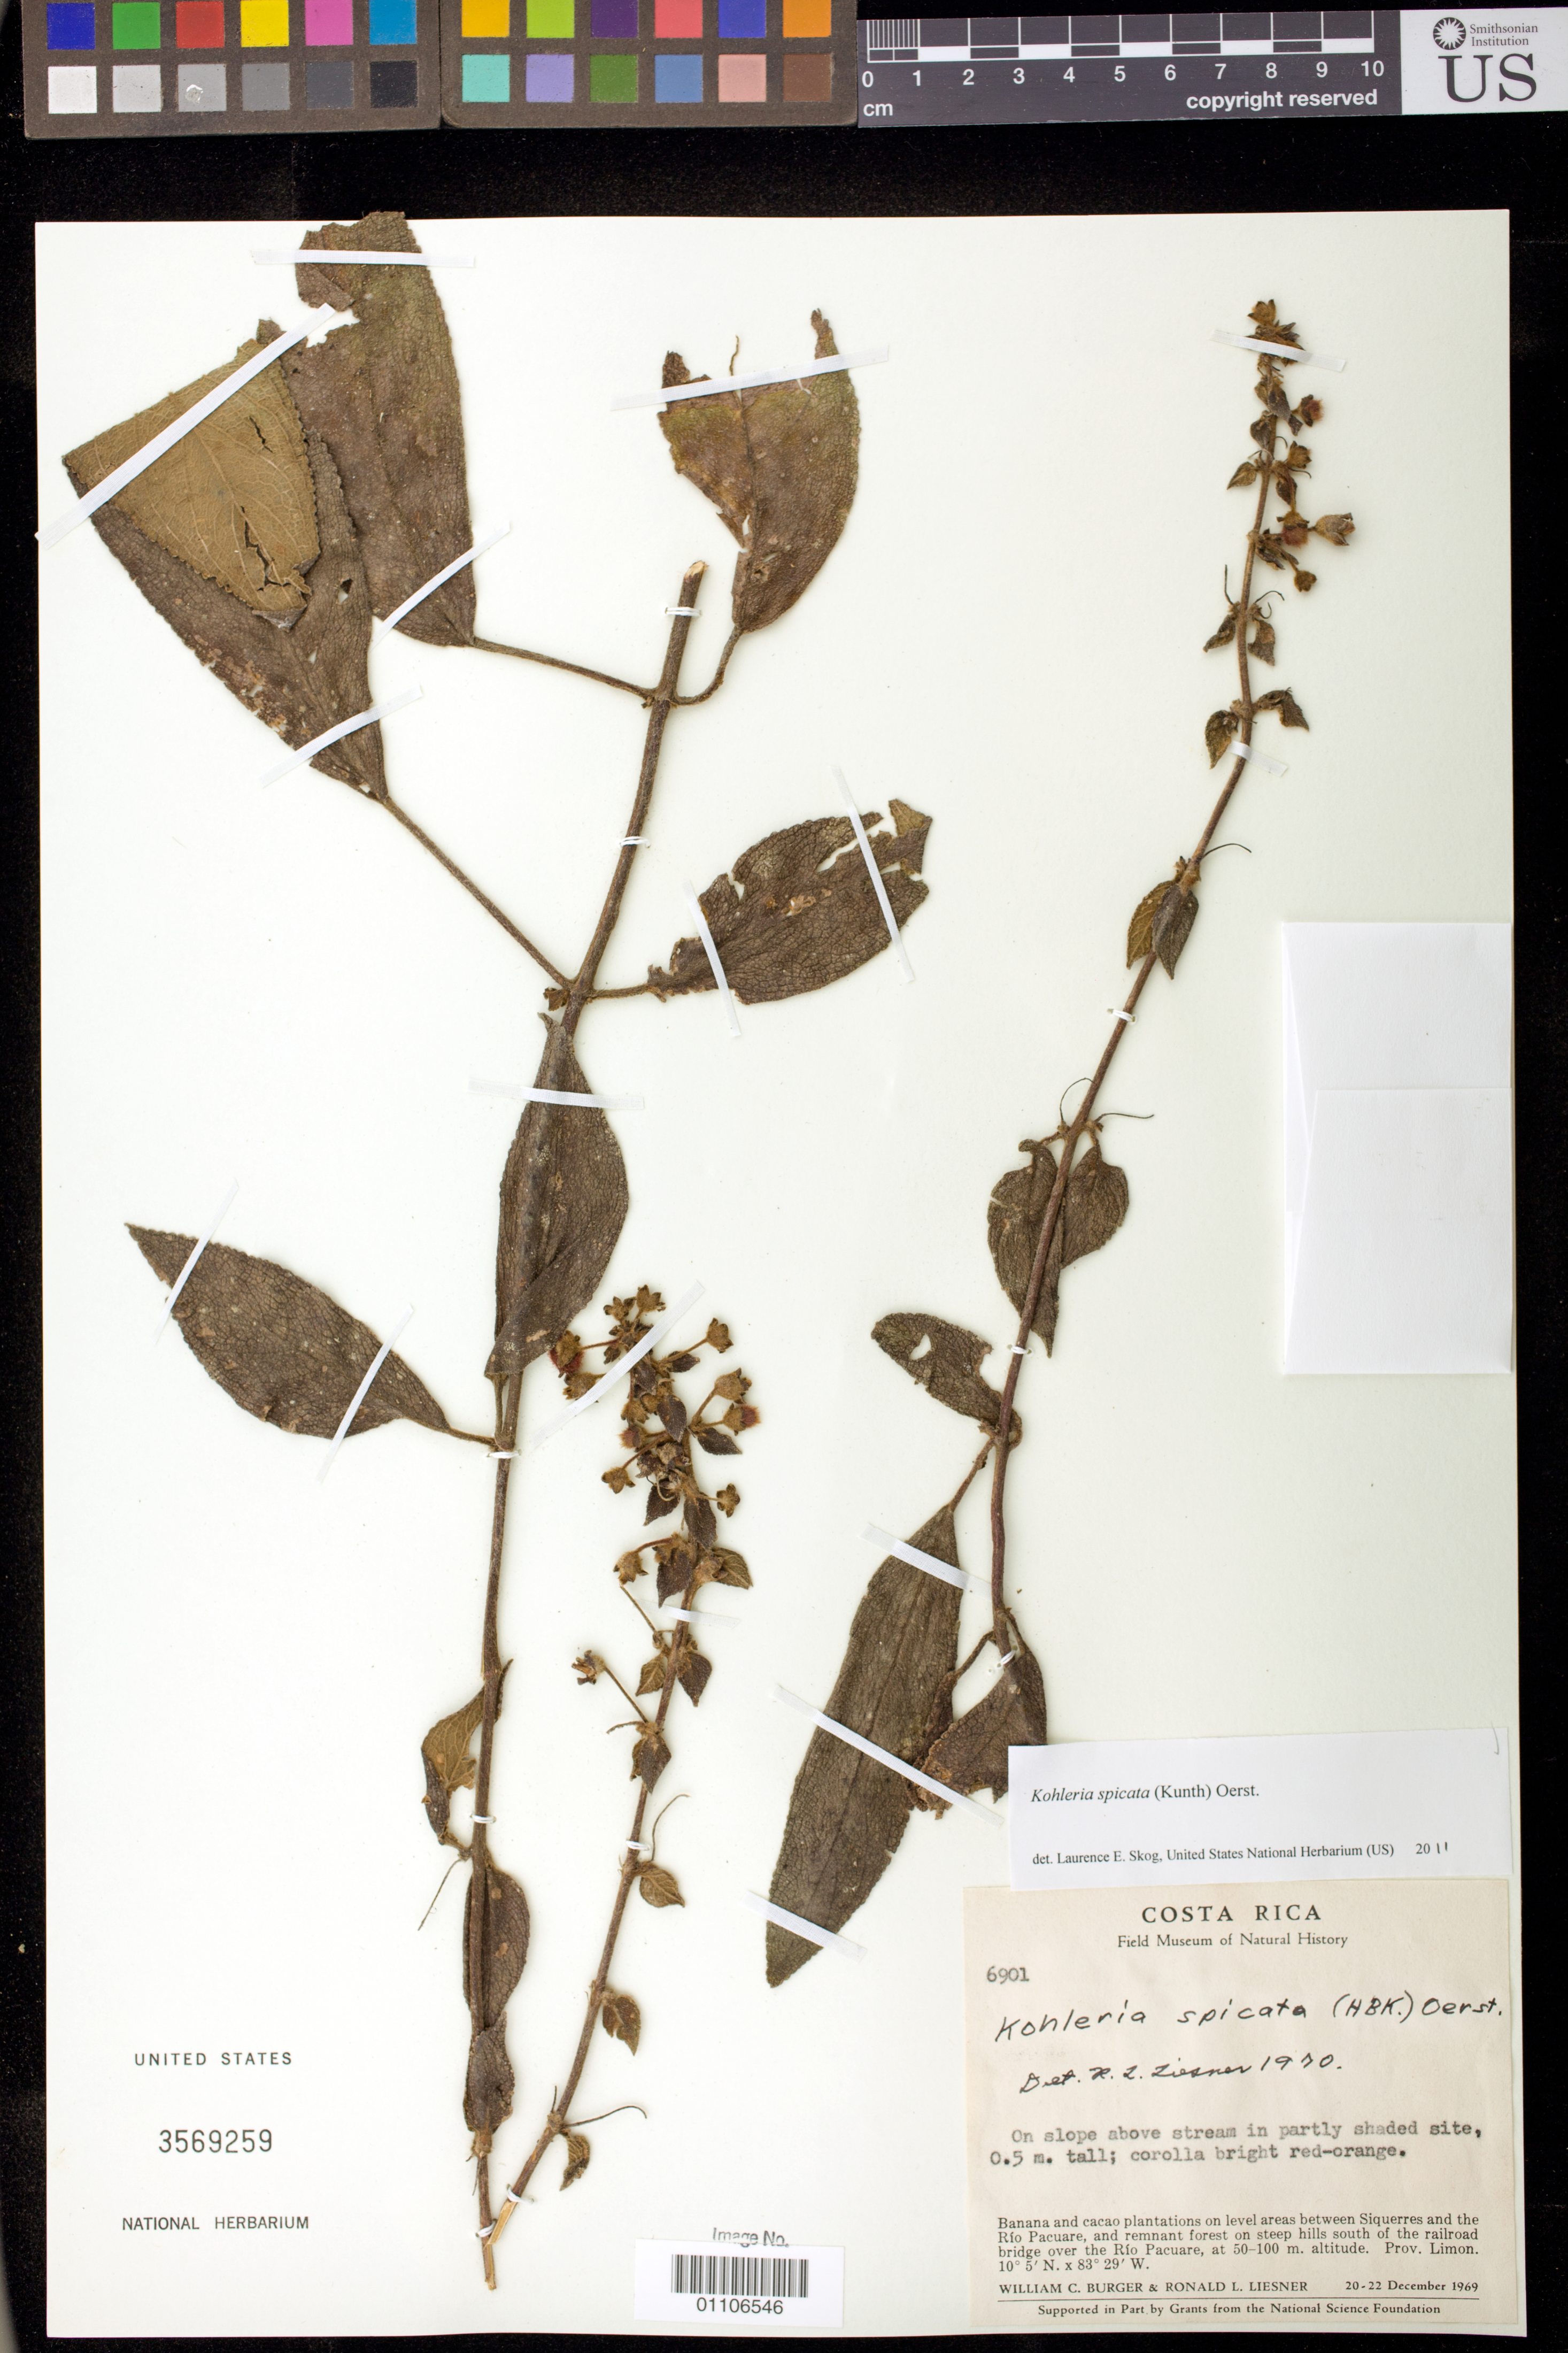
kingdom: Plantae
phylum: Tracheophyta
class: Magnoliopsida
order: Lamiales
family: Gesneriaceae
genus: Kohleria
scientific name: Kohleria spicata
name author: (Kunth) Oerst.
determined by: Skog, Laurence E.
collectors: W. Burger & R. L. Liesner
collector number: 6901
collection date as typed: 20-22 Dec 1969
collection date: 1969-12-20/1969-12-22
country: Costa Rica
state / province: Limón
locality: Between Siquerres and the Rio Pacuare, and S of the railroad bridge over the Rio Pacuare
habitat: Banana and cacao plantations on level areas. On slope above stream in partly shaded site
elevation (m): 50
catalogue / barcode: US 3569259